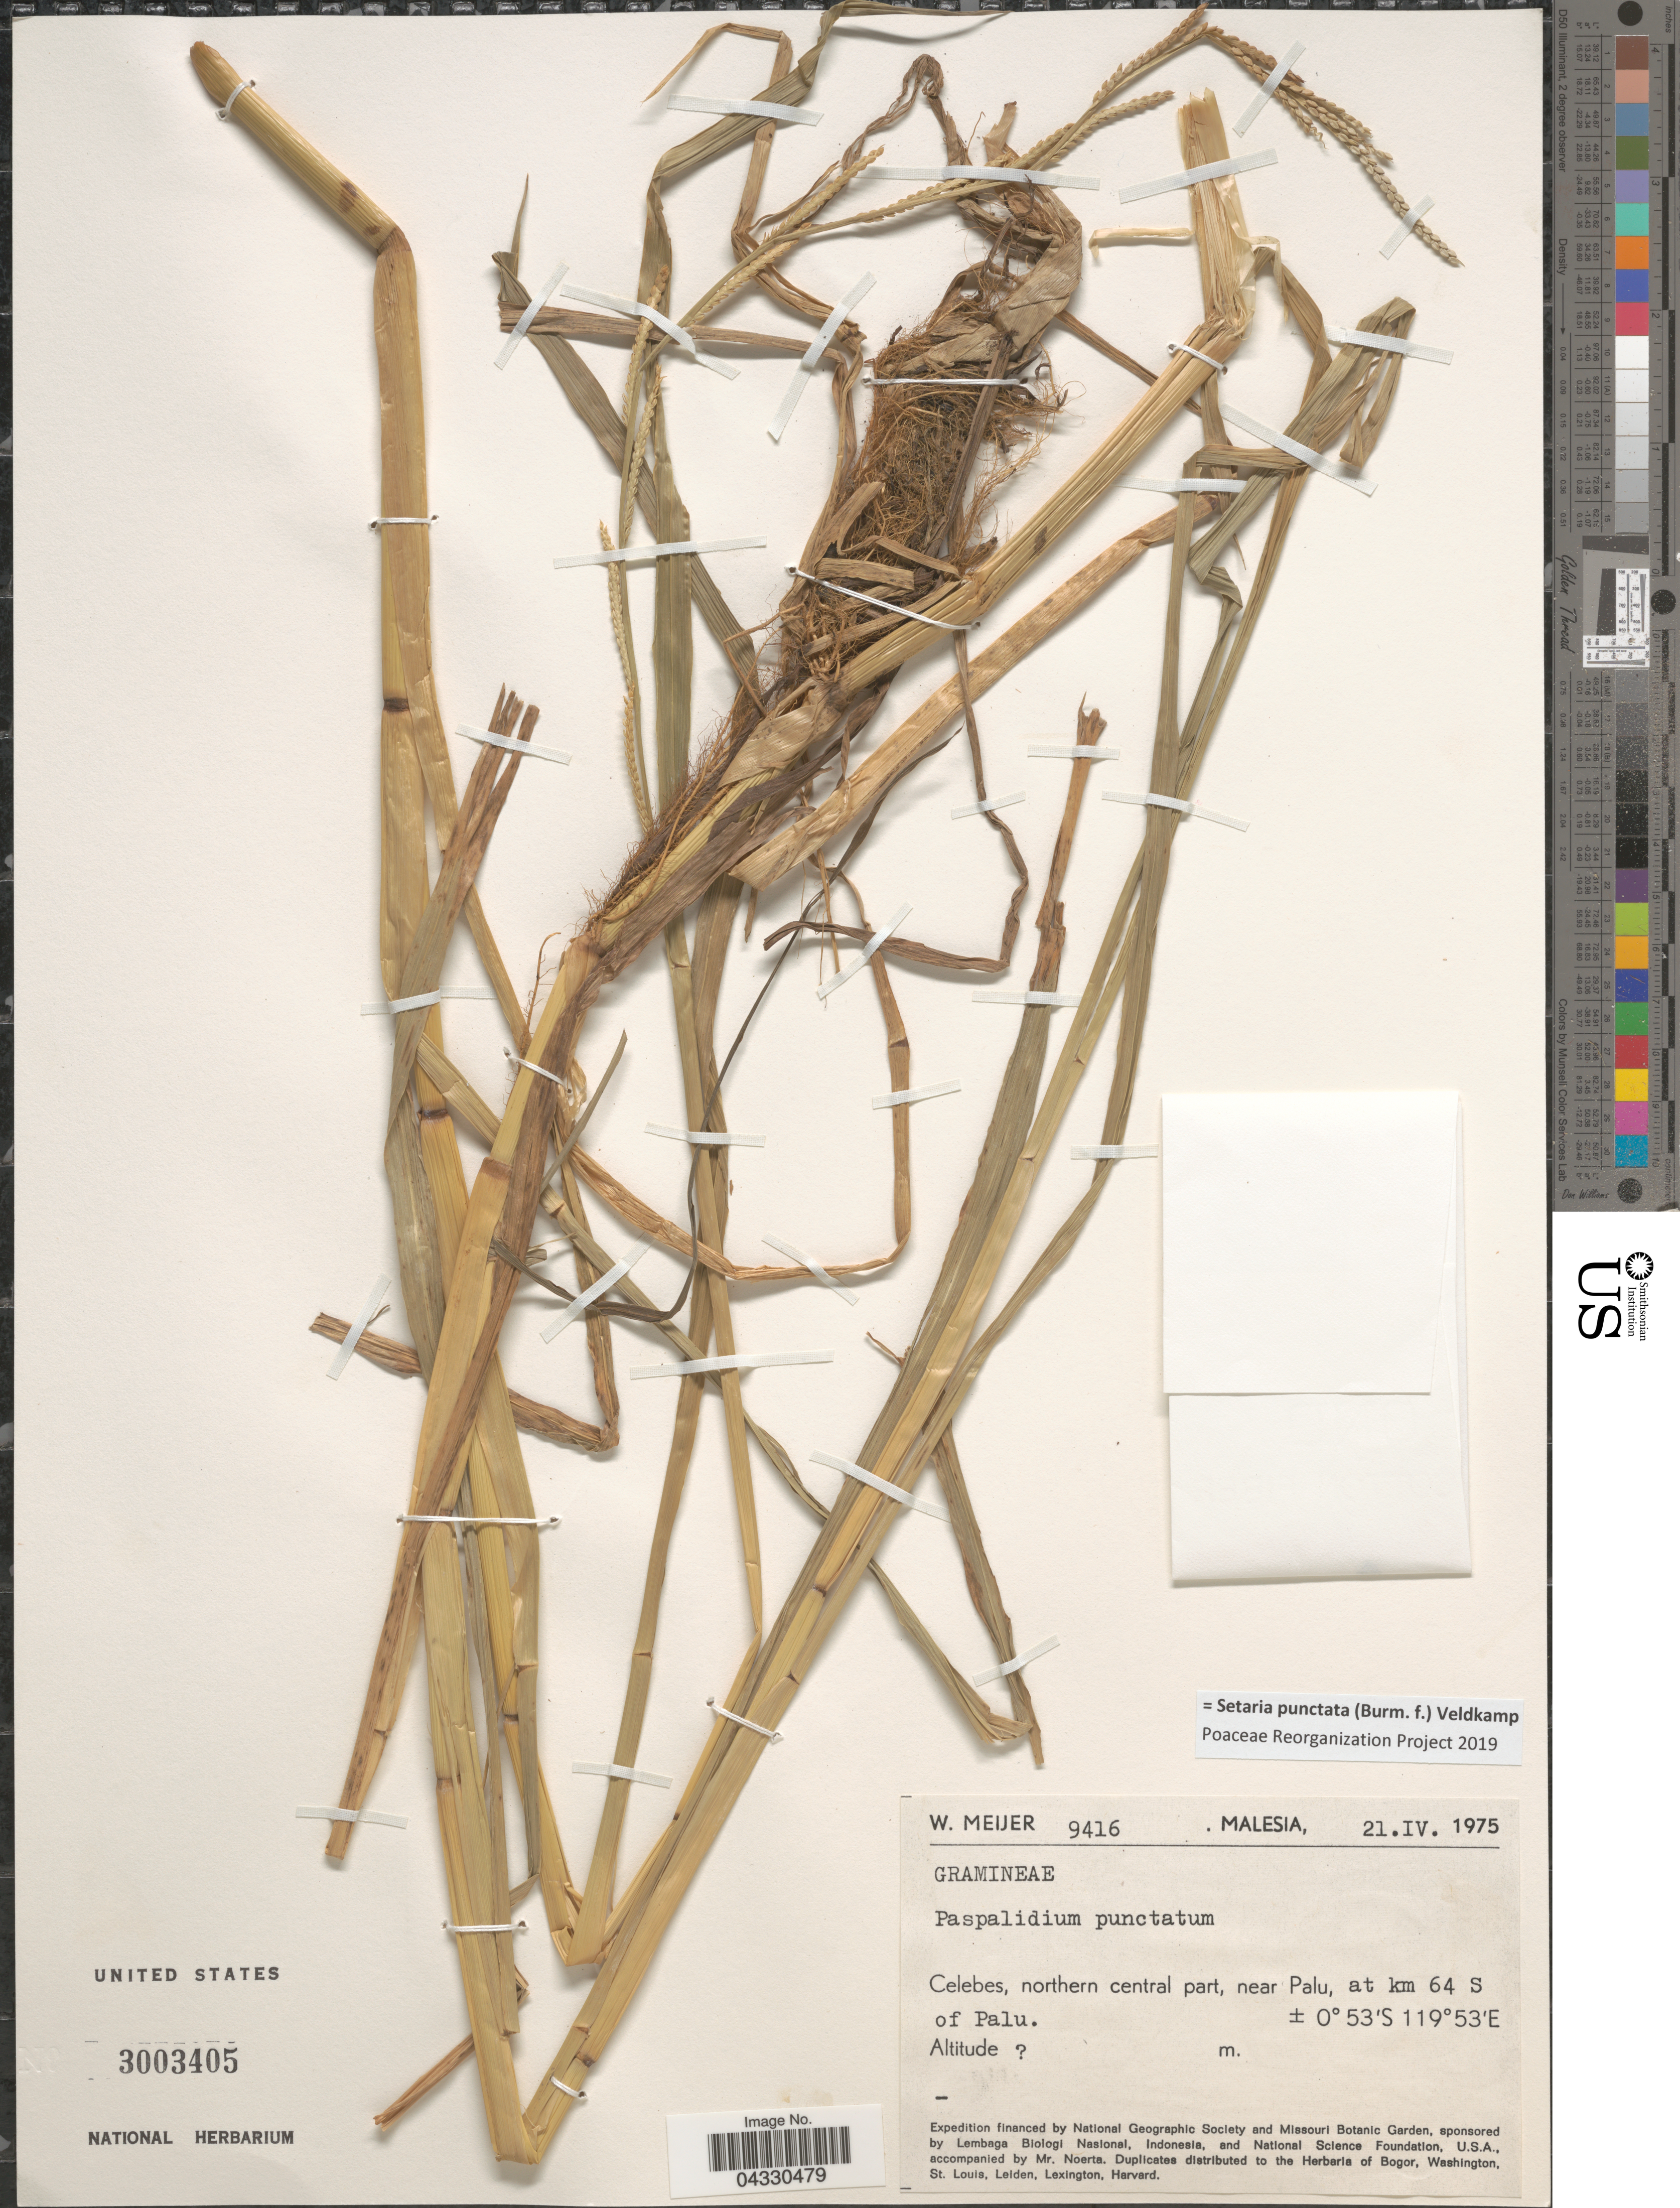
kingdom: Plantae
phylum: Tracheophyta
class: Liliopsida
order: Poales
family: Poaceae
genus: Setaria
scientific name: Setaria punctata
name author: (Burm. f.) Veldkamp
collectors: W. Meijer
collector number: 9416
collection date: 1975-04-21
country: Malaysia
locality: Celebes, northern central part, near Palu, at km 64 S of Palu.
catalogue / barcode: US 3003405